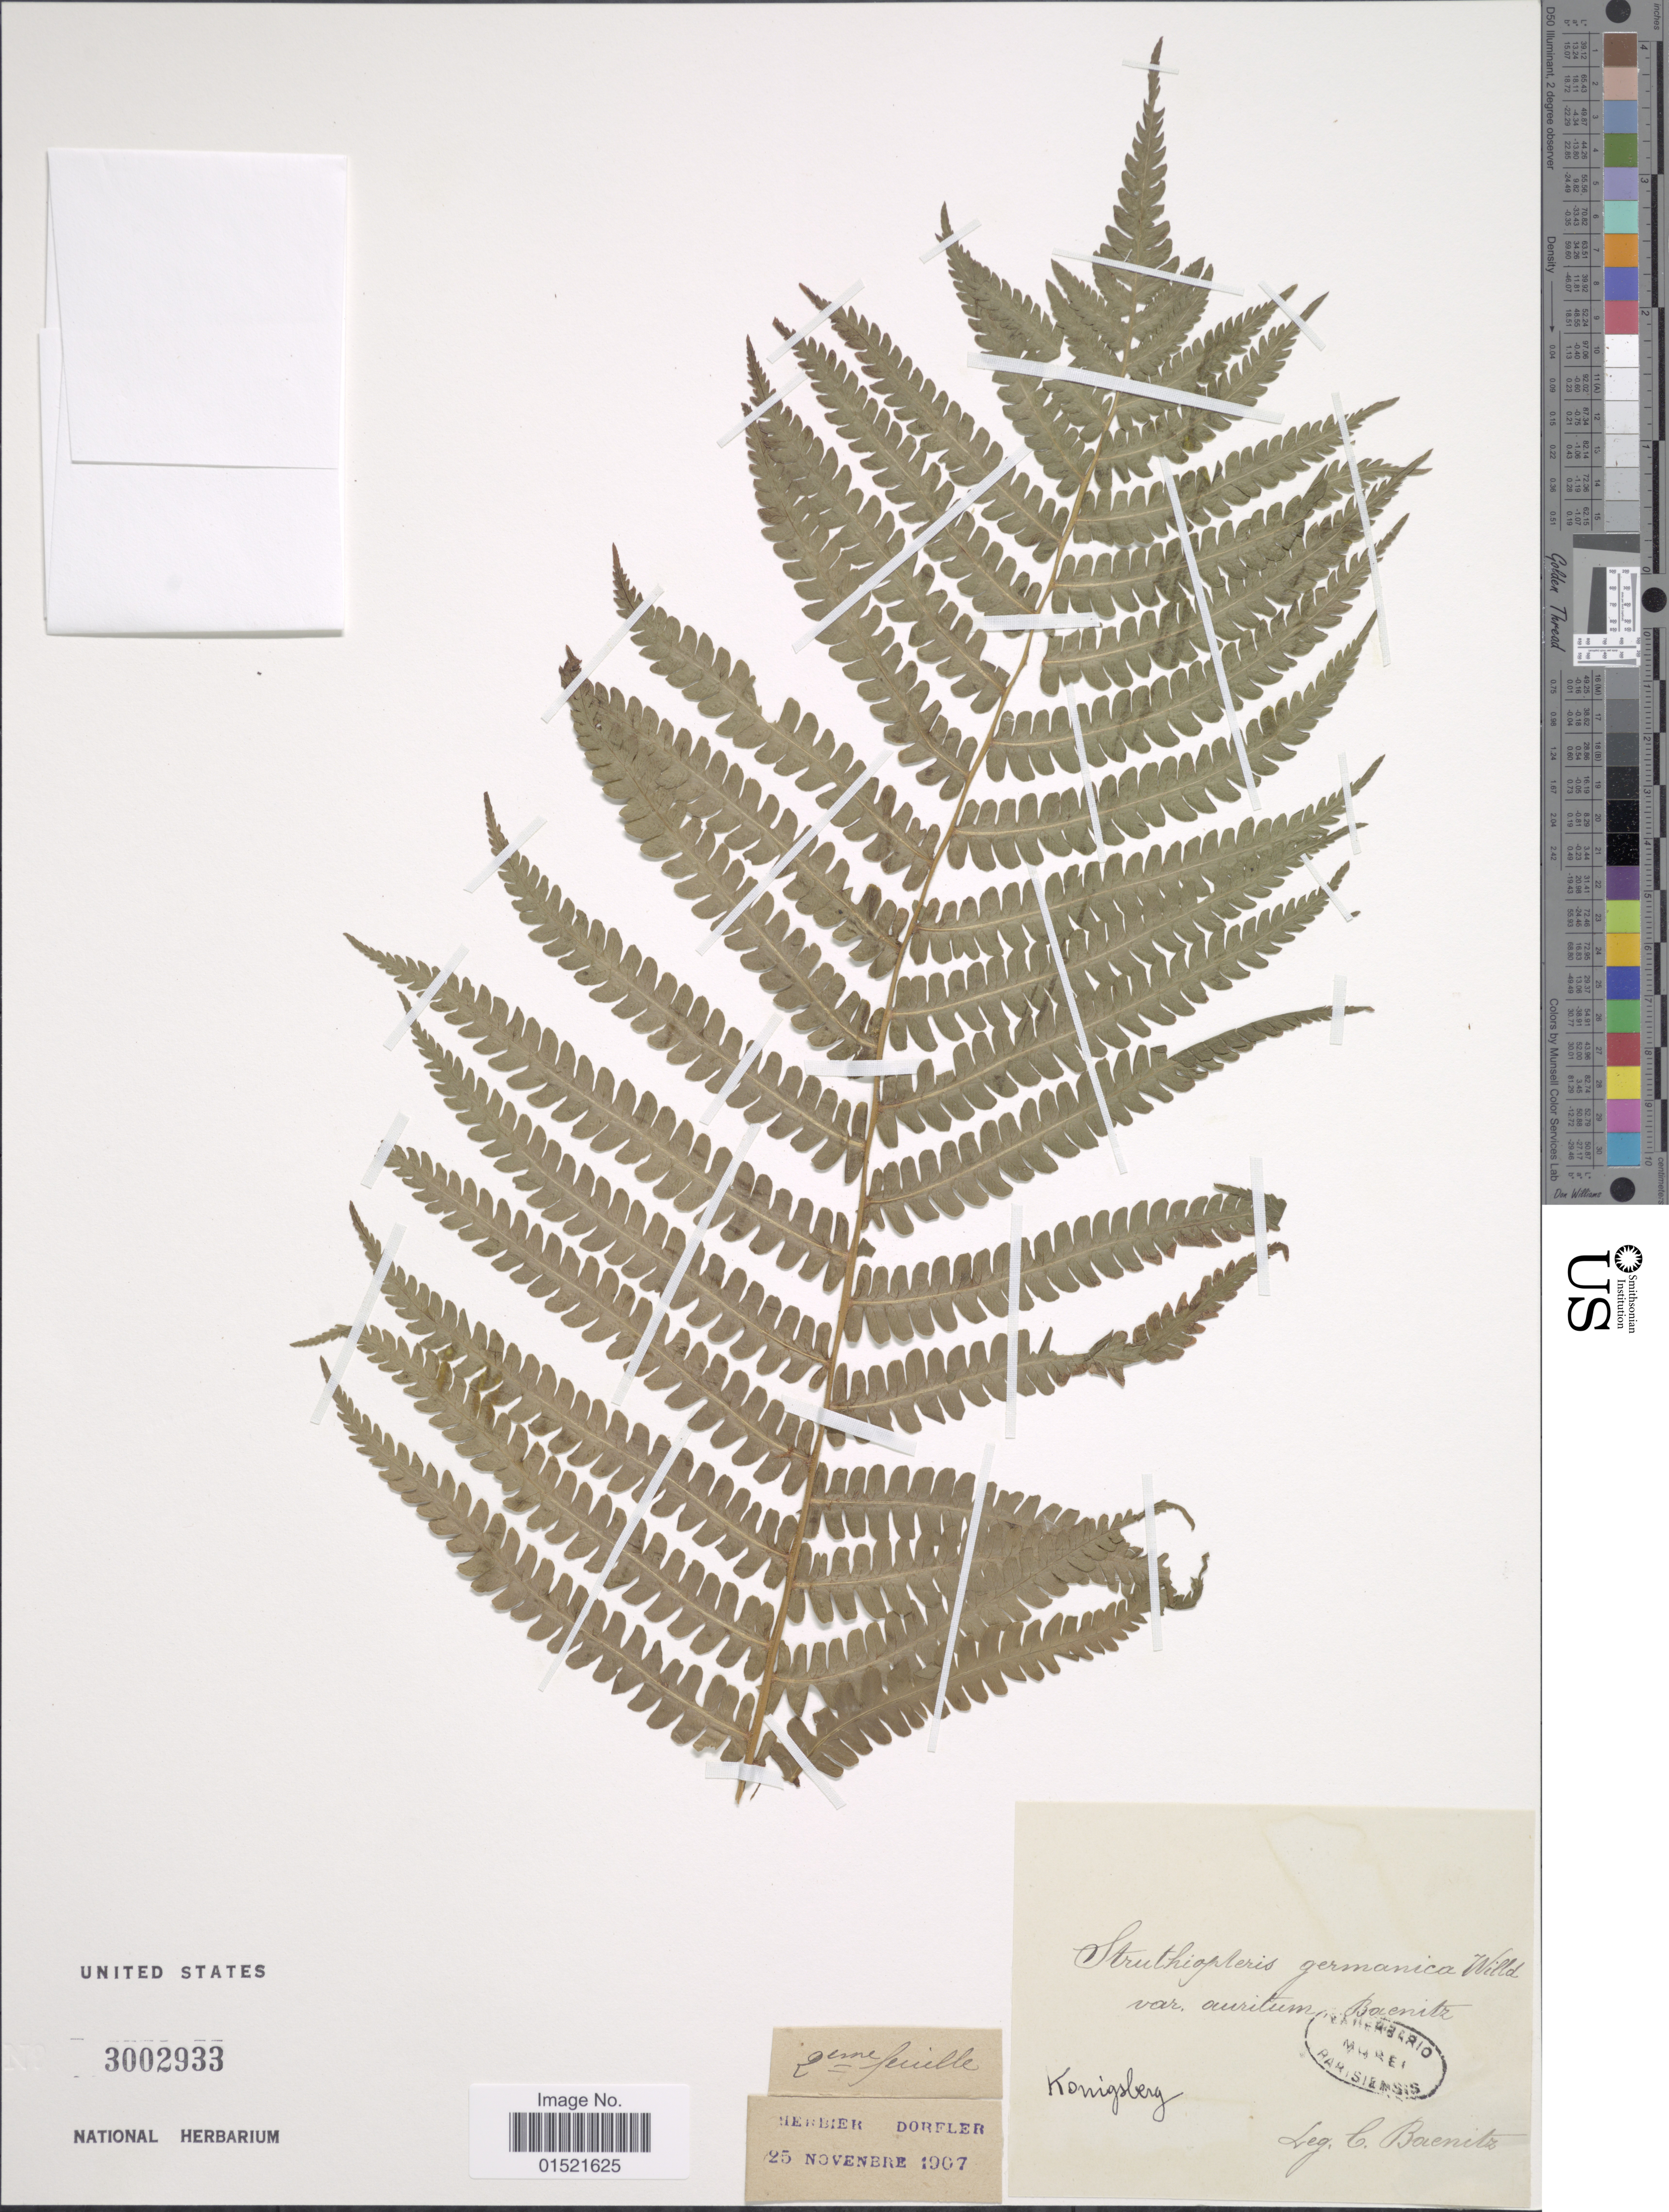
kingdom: Plantae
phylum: Tracheophyta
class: Polypodiopsida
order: Polypodiales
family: Onocleaceae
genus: Matteuccia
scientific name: Matteuccia struthiopteris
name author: (L.) Tod.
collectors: C. G. Baenitz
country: Germany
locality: Germanica, Konigsberg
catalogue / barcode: US 3002933